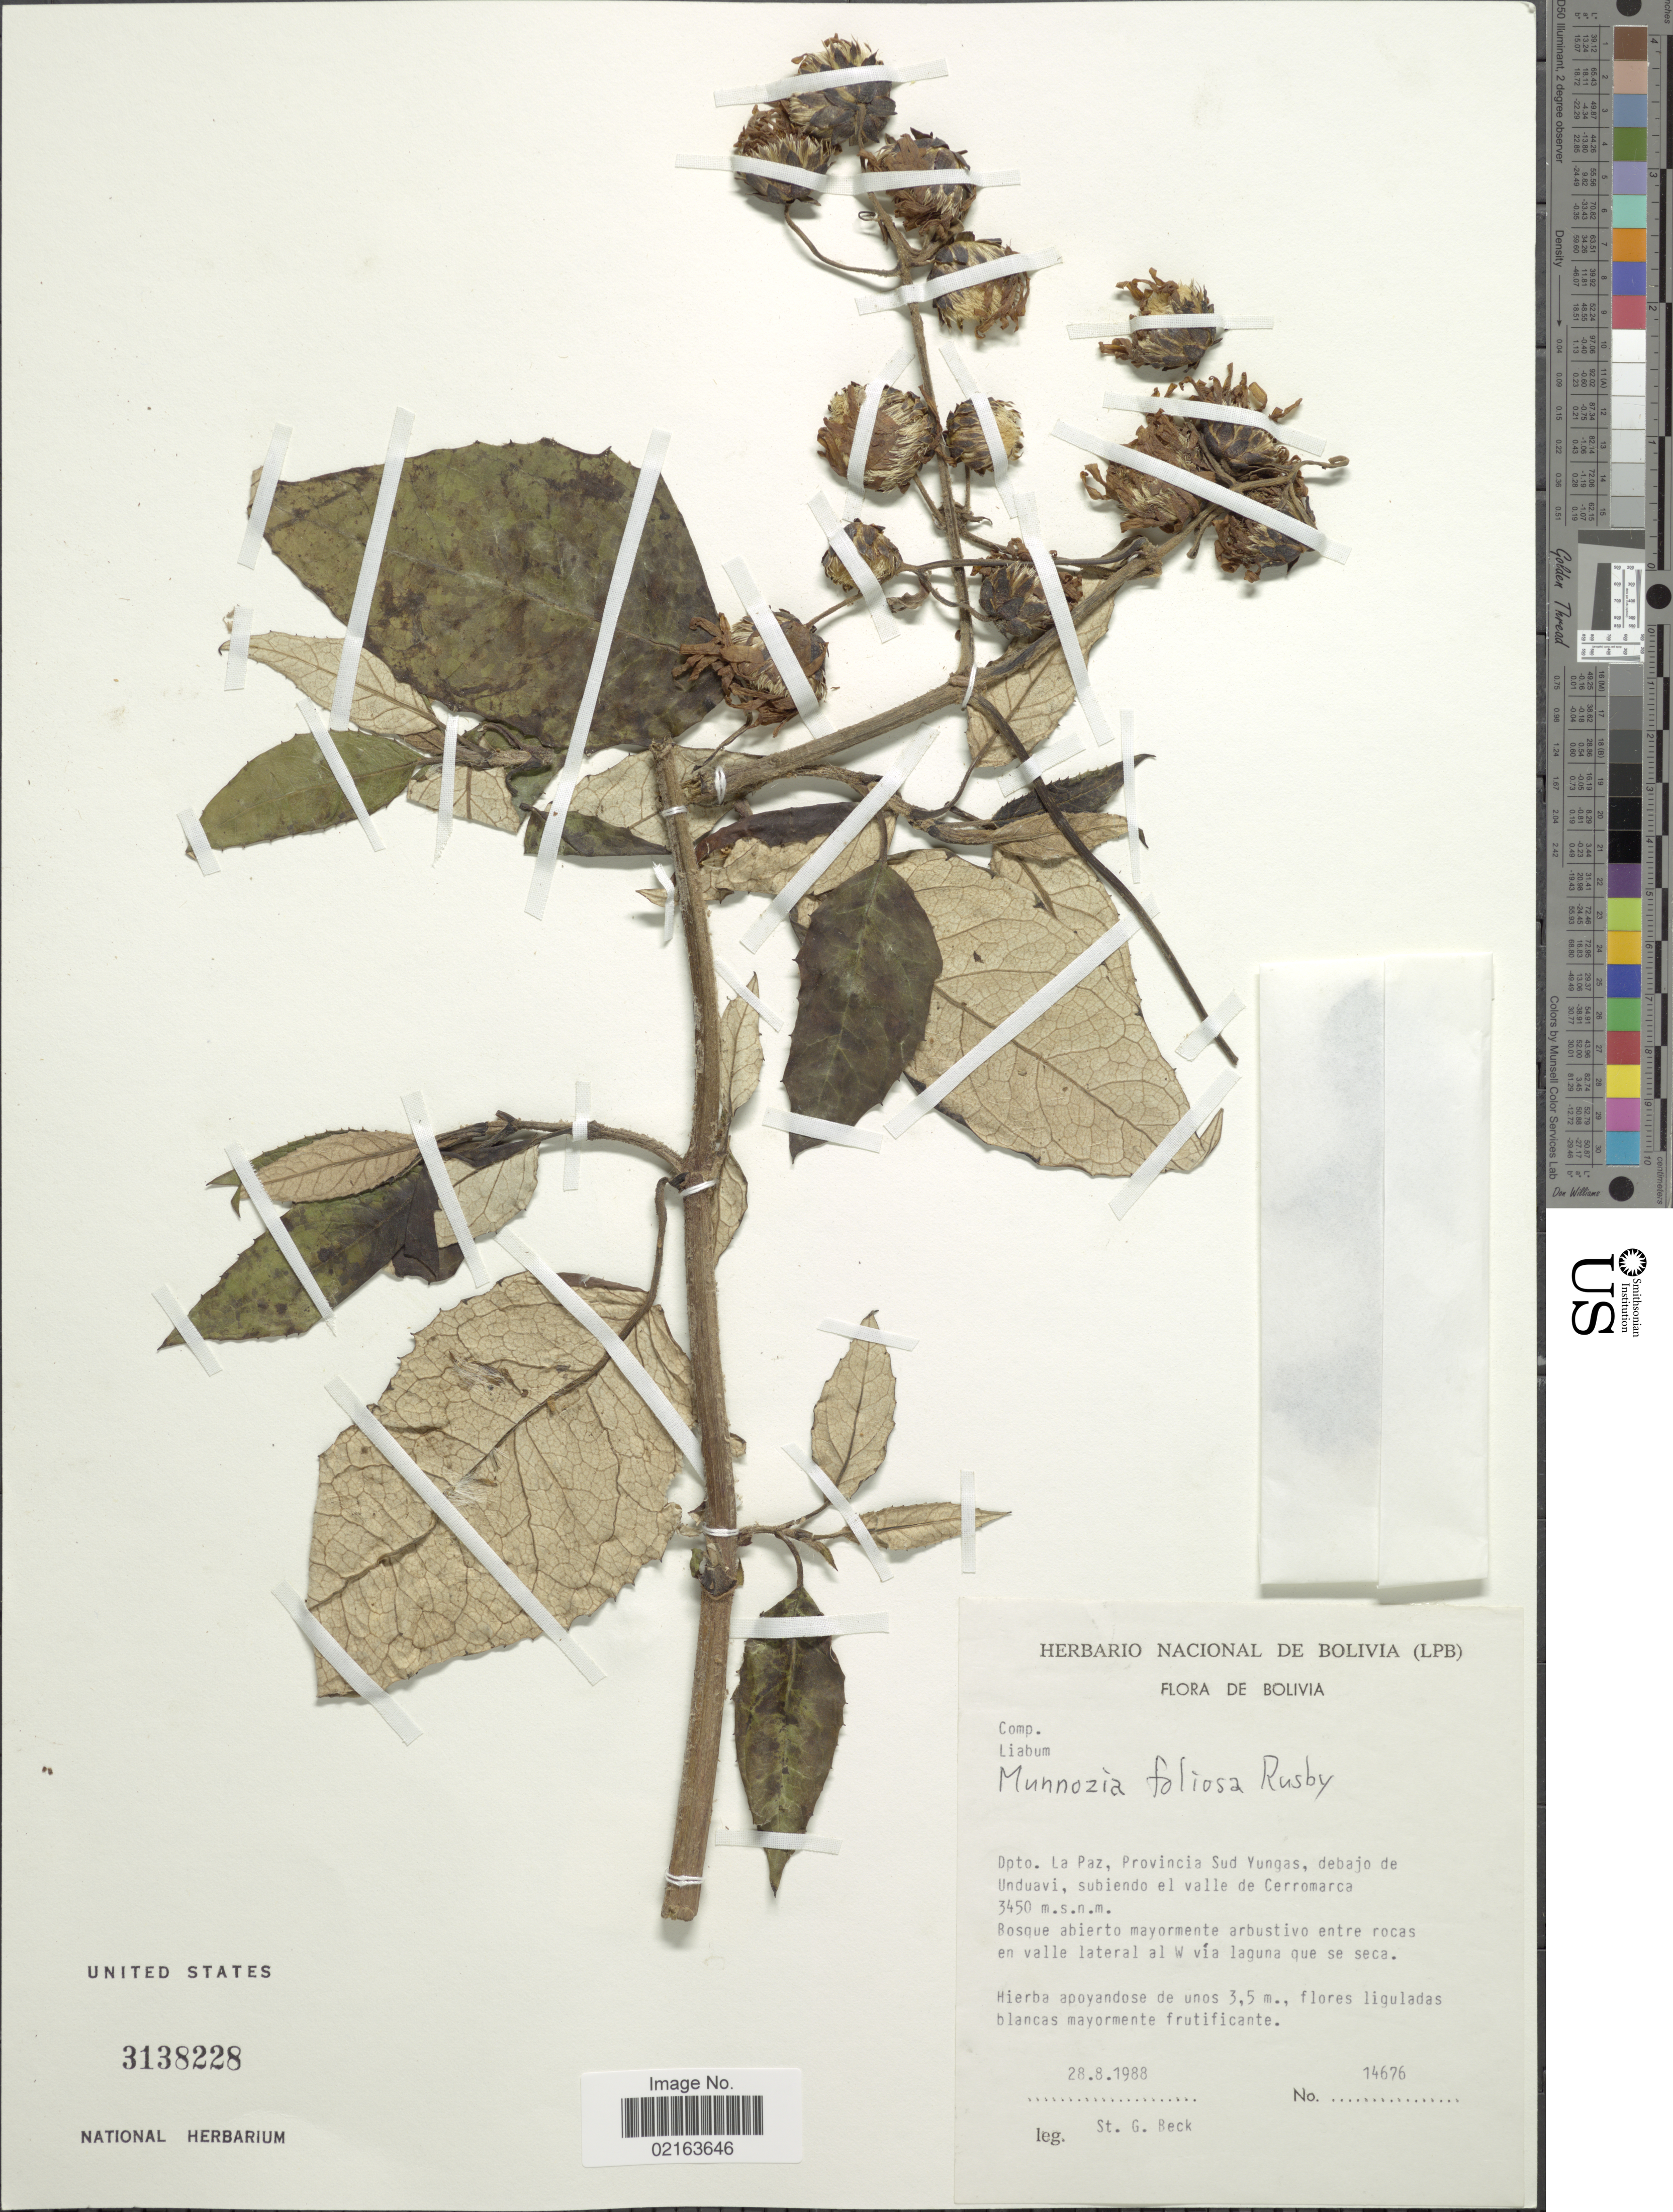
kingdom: Plantae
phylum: Tracheophyta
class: Magnoliopsida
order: Asterales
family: Asteraceae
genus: Munnozia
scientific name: Munnozia foliosa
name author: Rusby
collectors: S. G. Beck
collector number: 14676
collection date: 1988-08-28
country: Bolivia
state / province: La Paz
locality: Dpto. La Paz, Provincia Sud Yungas, debajo de Unduavi, subiendo el valle de Cerromarca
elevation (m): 3450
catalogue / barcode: US 3138228